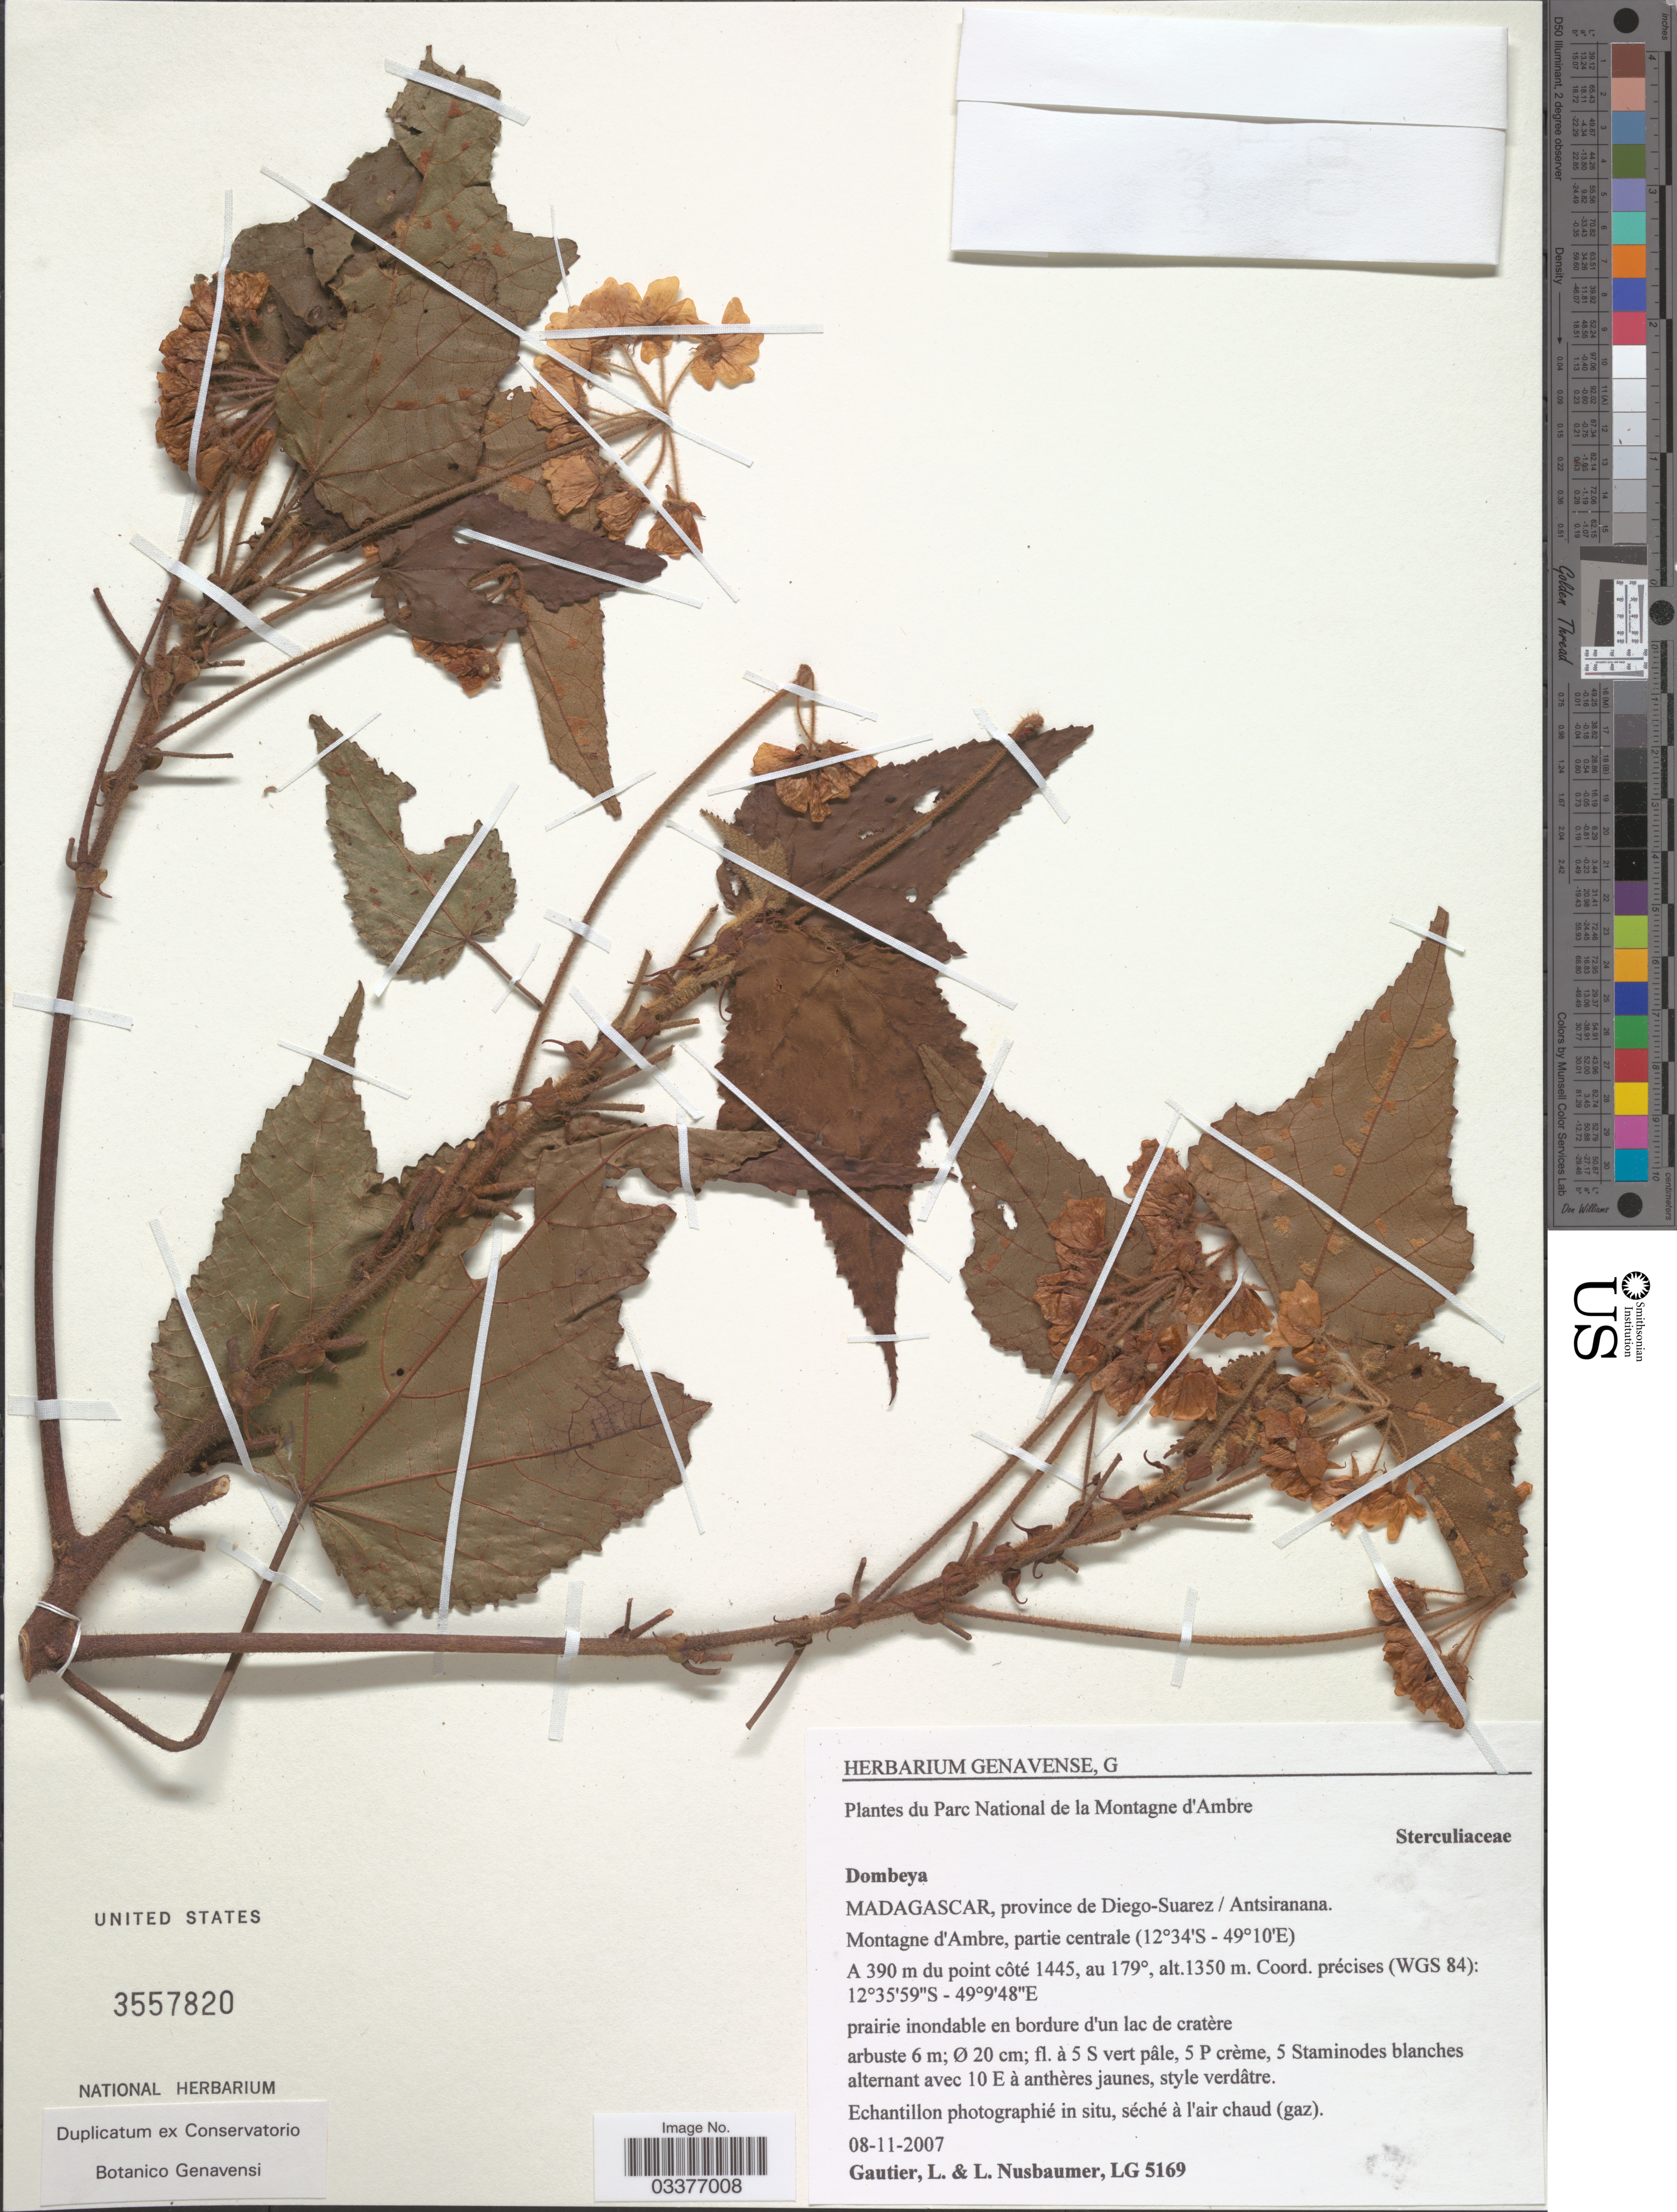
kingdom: Plantae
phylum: Tracheophyta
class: Magnoliopsida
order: Malvales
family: Malvaceae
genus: Dombeya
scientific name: Dombeya sp.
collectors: L. Gautier & L. Nusbaumer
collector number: LG 5169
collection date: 2007-11-08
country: Madagascar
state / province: Diana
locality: Province de Diego-Suarez, Montagne d'Ambre, partie centrale. A 390 m du point côté 1445, au 179°.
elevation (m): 1350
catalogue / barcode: US 3557820